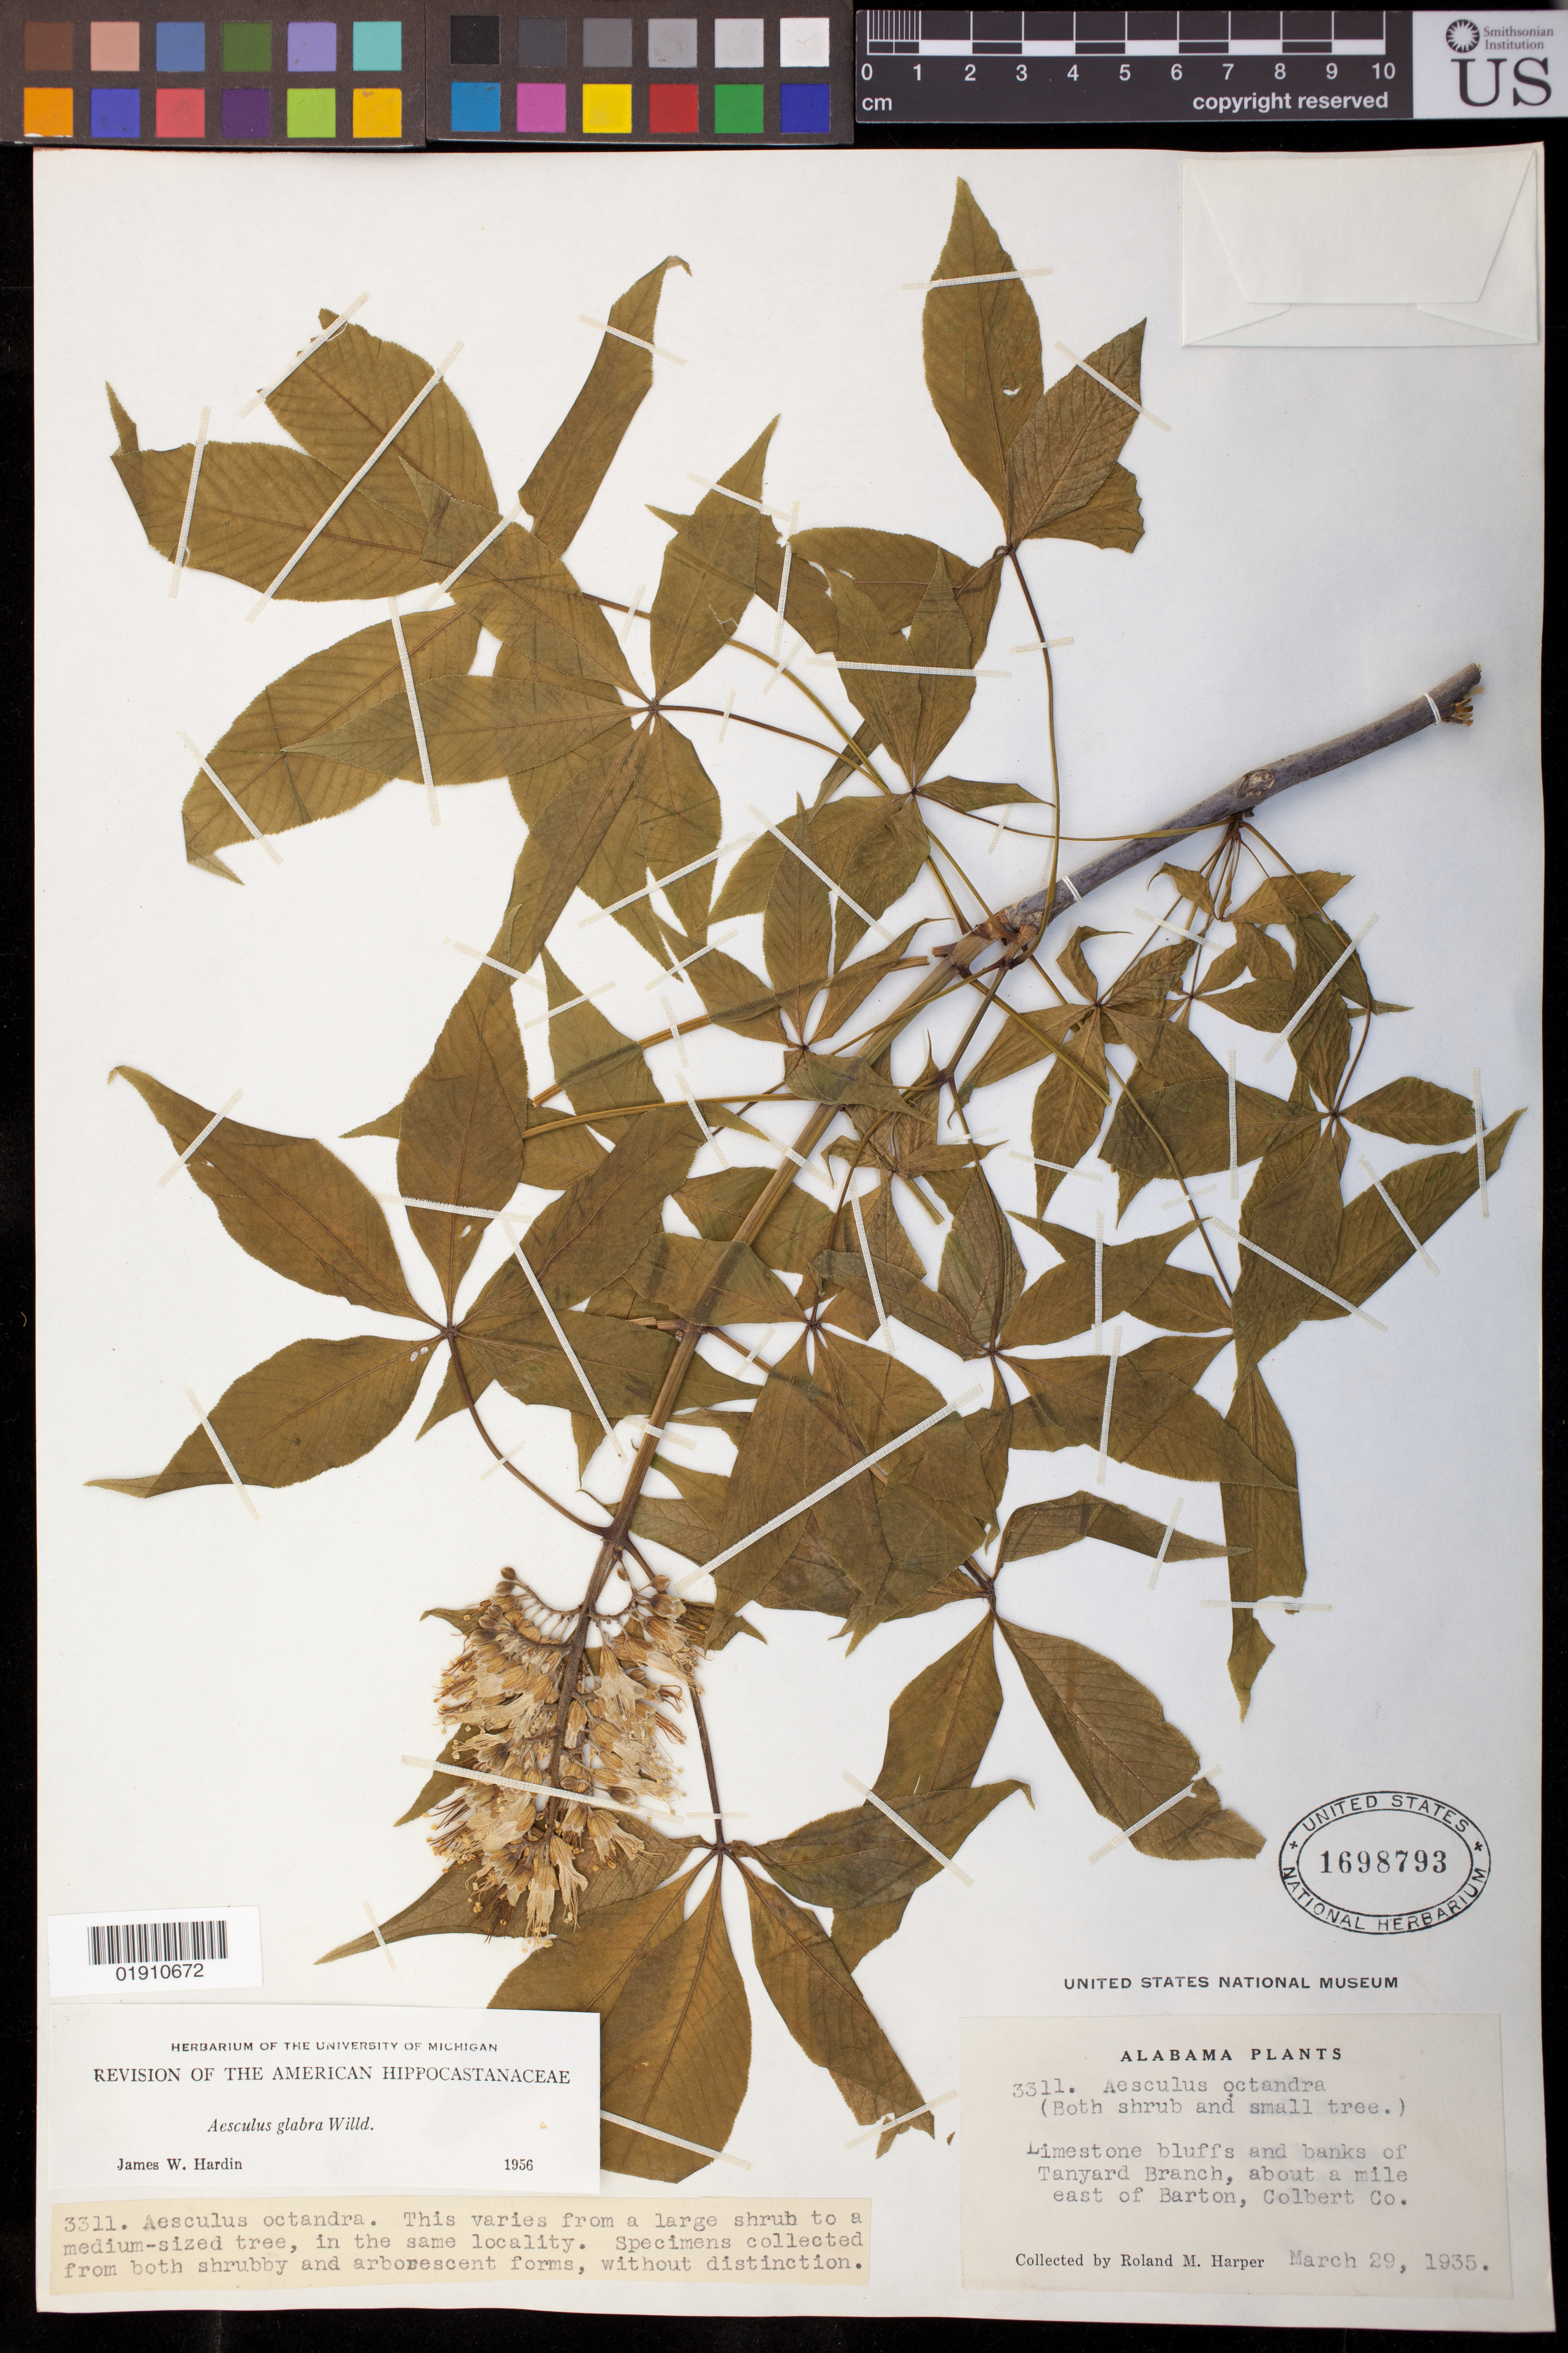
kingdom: Plantae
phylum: Tracheophyta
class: Magnoliopsida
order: Sapindales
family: Sapindaceae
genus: Aesculus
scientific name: Aesculus glabra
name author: Willd.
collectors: R. M. Harper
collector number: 3311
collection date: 1935-03-29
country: United States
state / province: Alabama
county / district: Colbert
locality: Limestone bluffs and banks of Tanyard Branch, about a mile east of Barton, Colbert Co.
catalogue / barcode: US 1698793